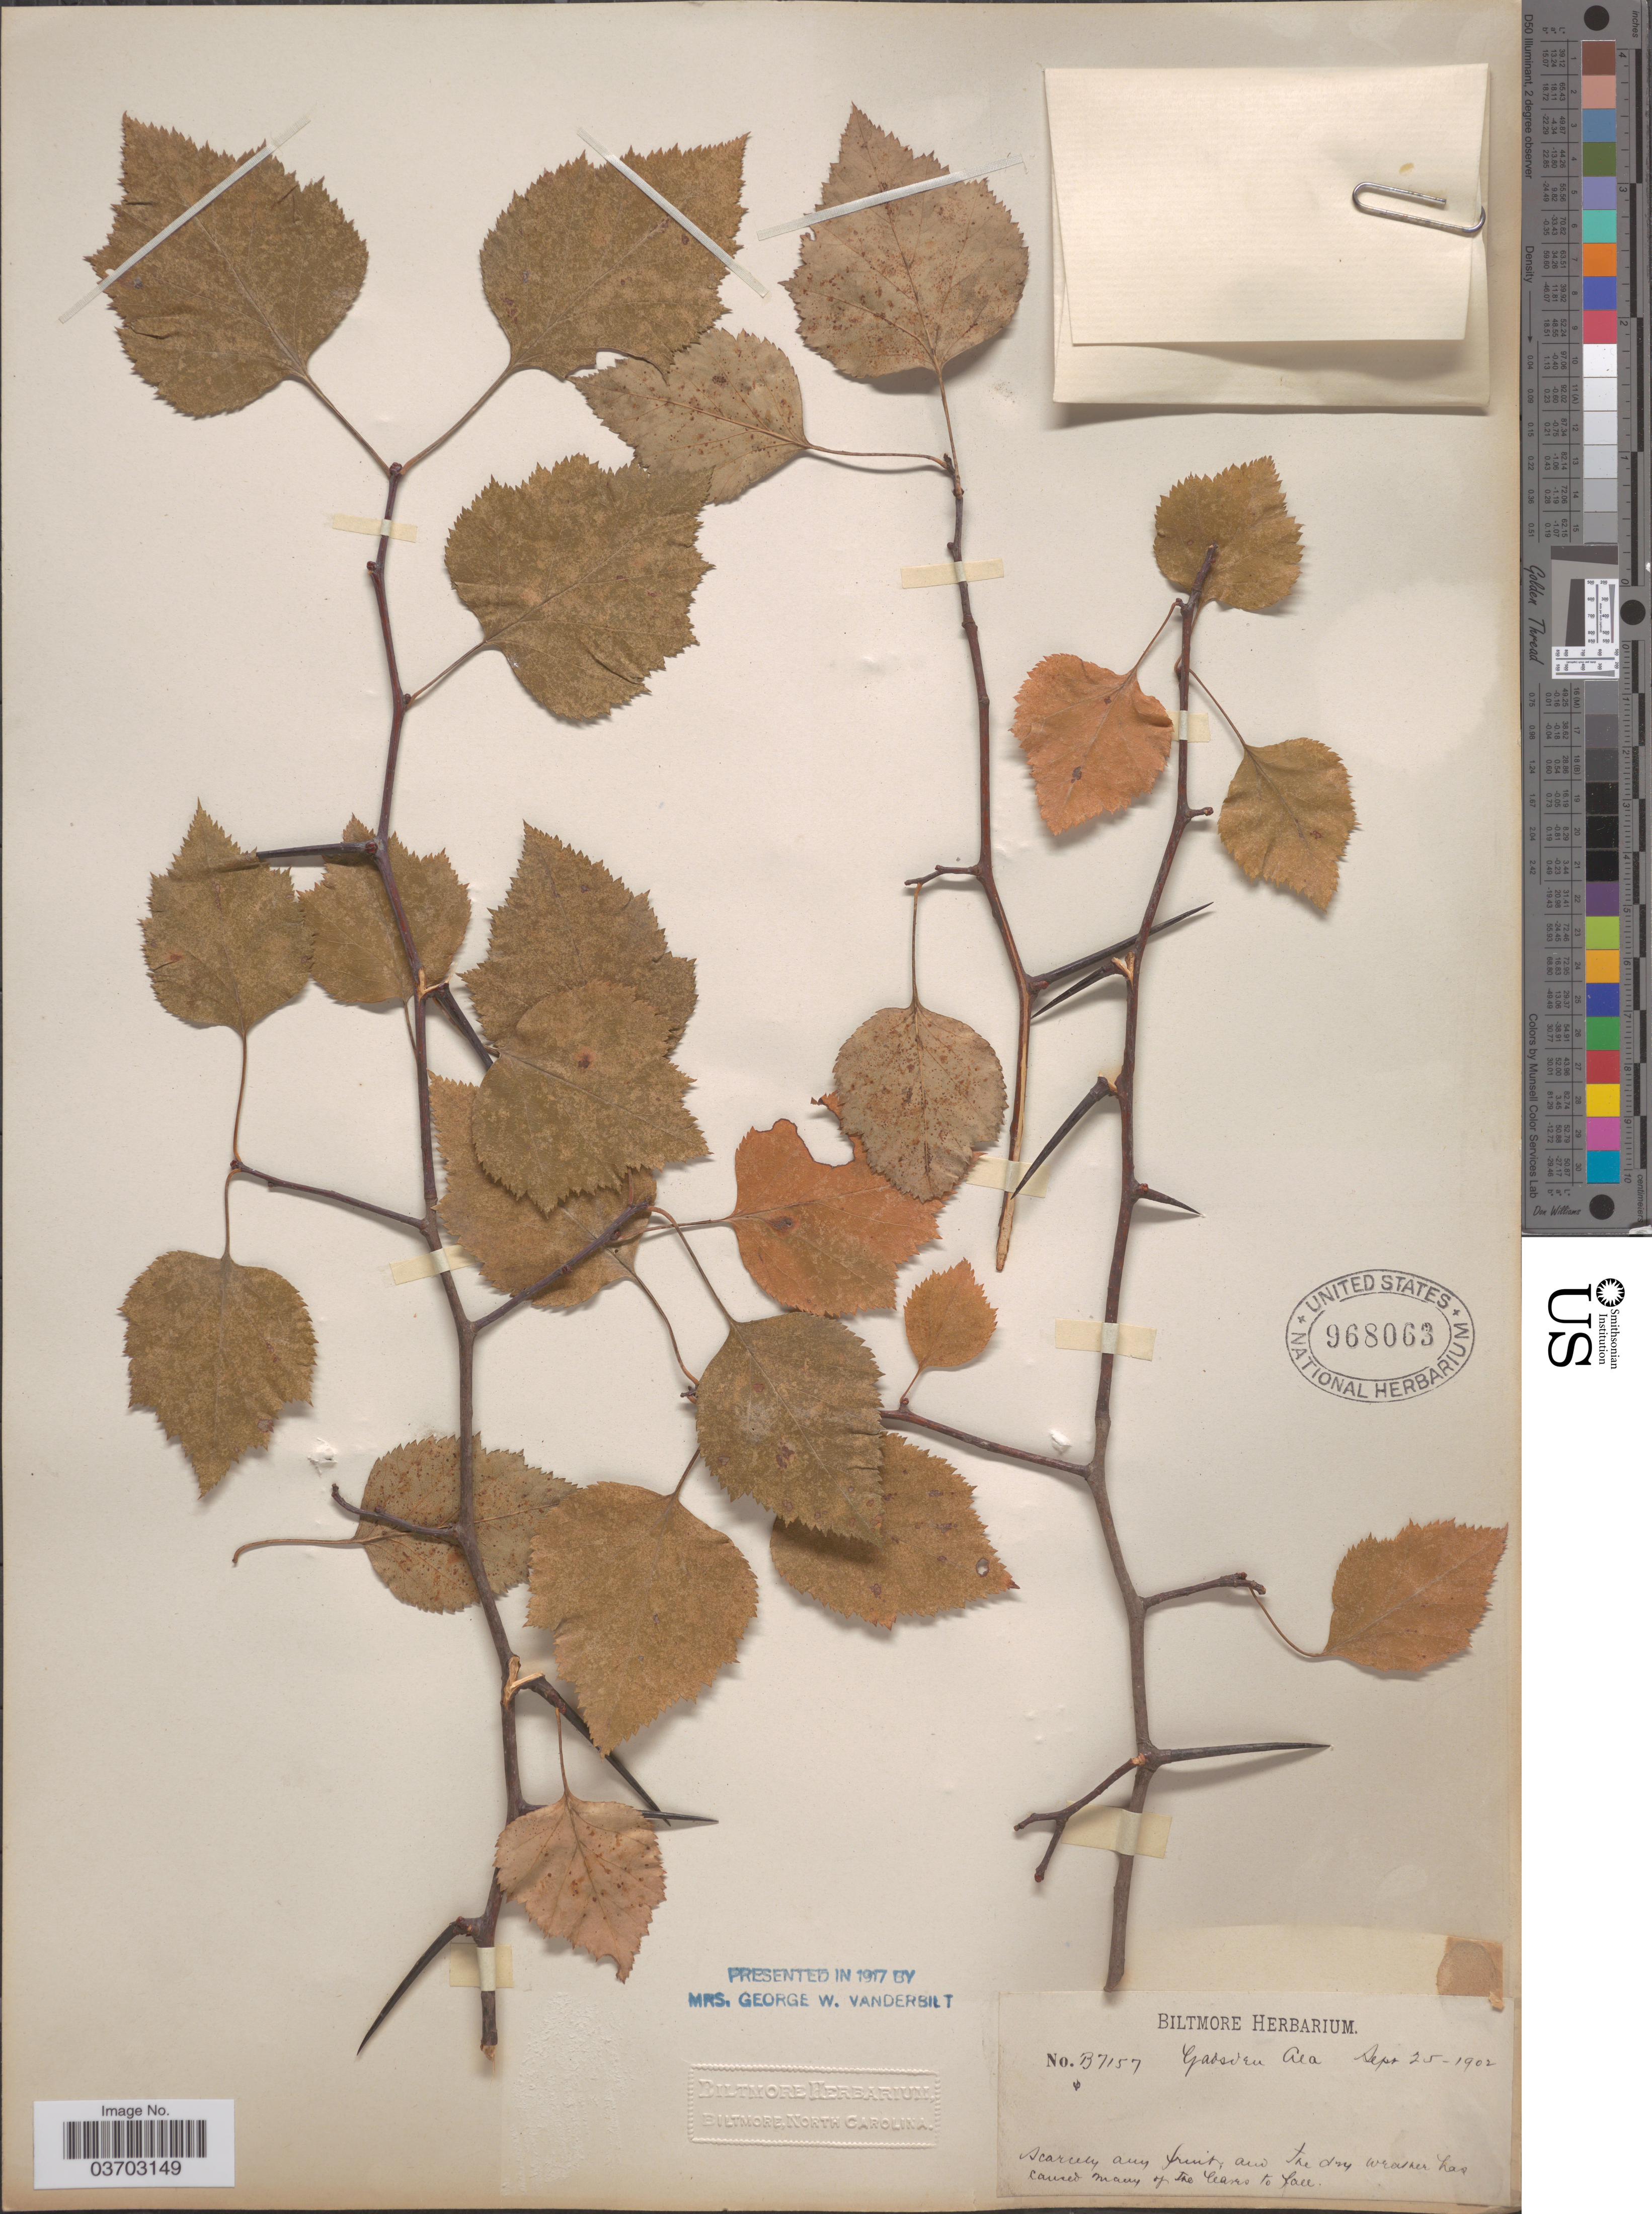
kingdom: Plantae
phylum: Tracheophyta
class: Magnoliopsida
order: Rosales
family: Rosaceae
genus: Crataegus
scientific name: Crataegus sp.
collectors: ex herb. Biltmore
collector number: B7157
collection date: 1902-09-25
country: United States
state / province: Alabama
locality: Gadsden.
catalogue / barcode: US 968063